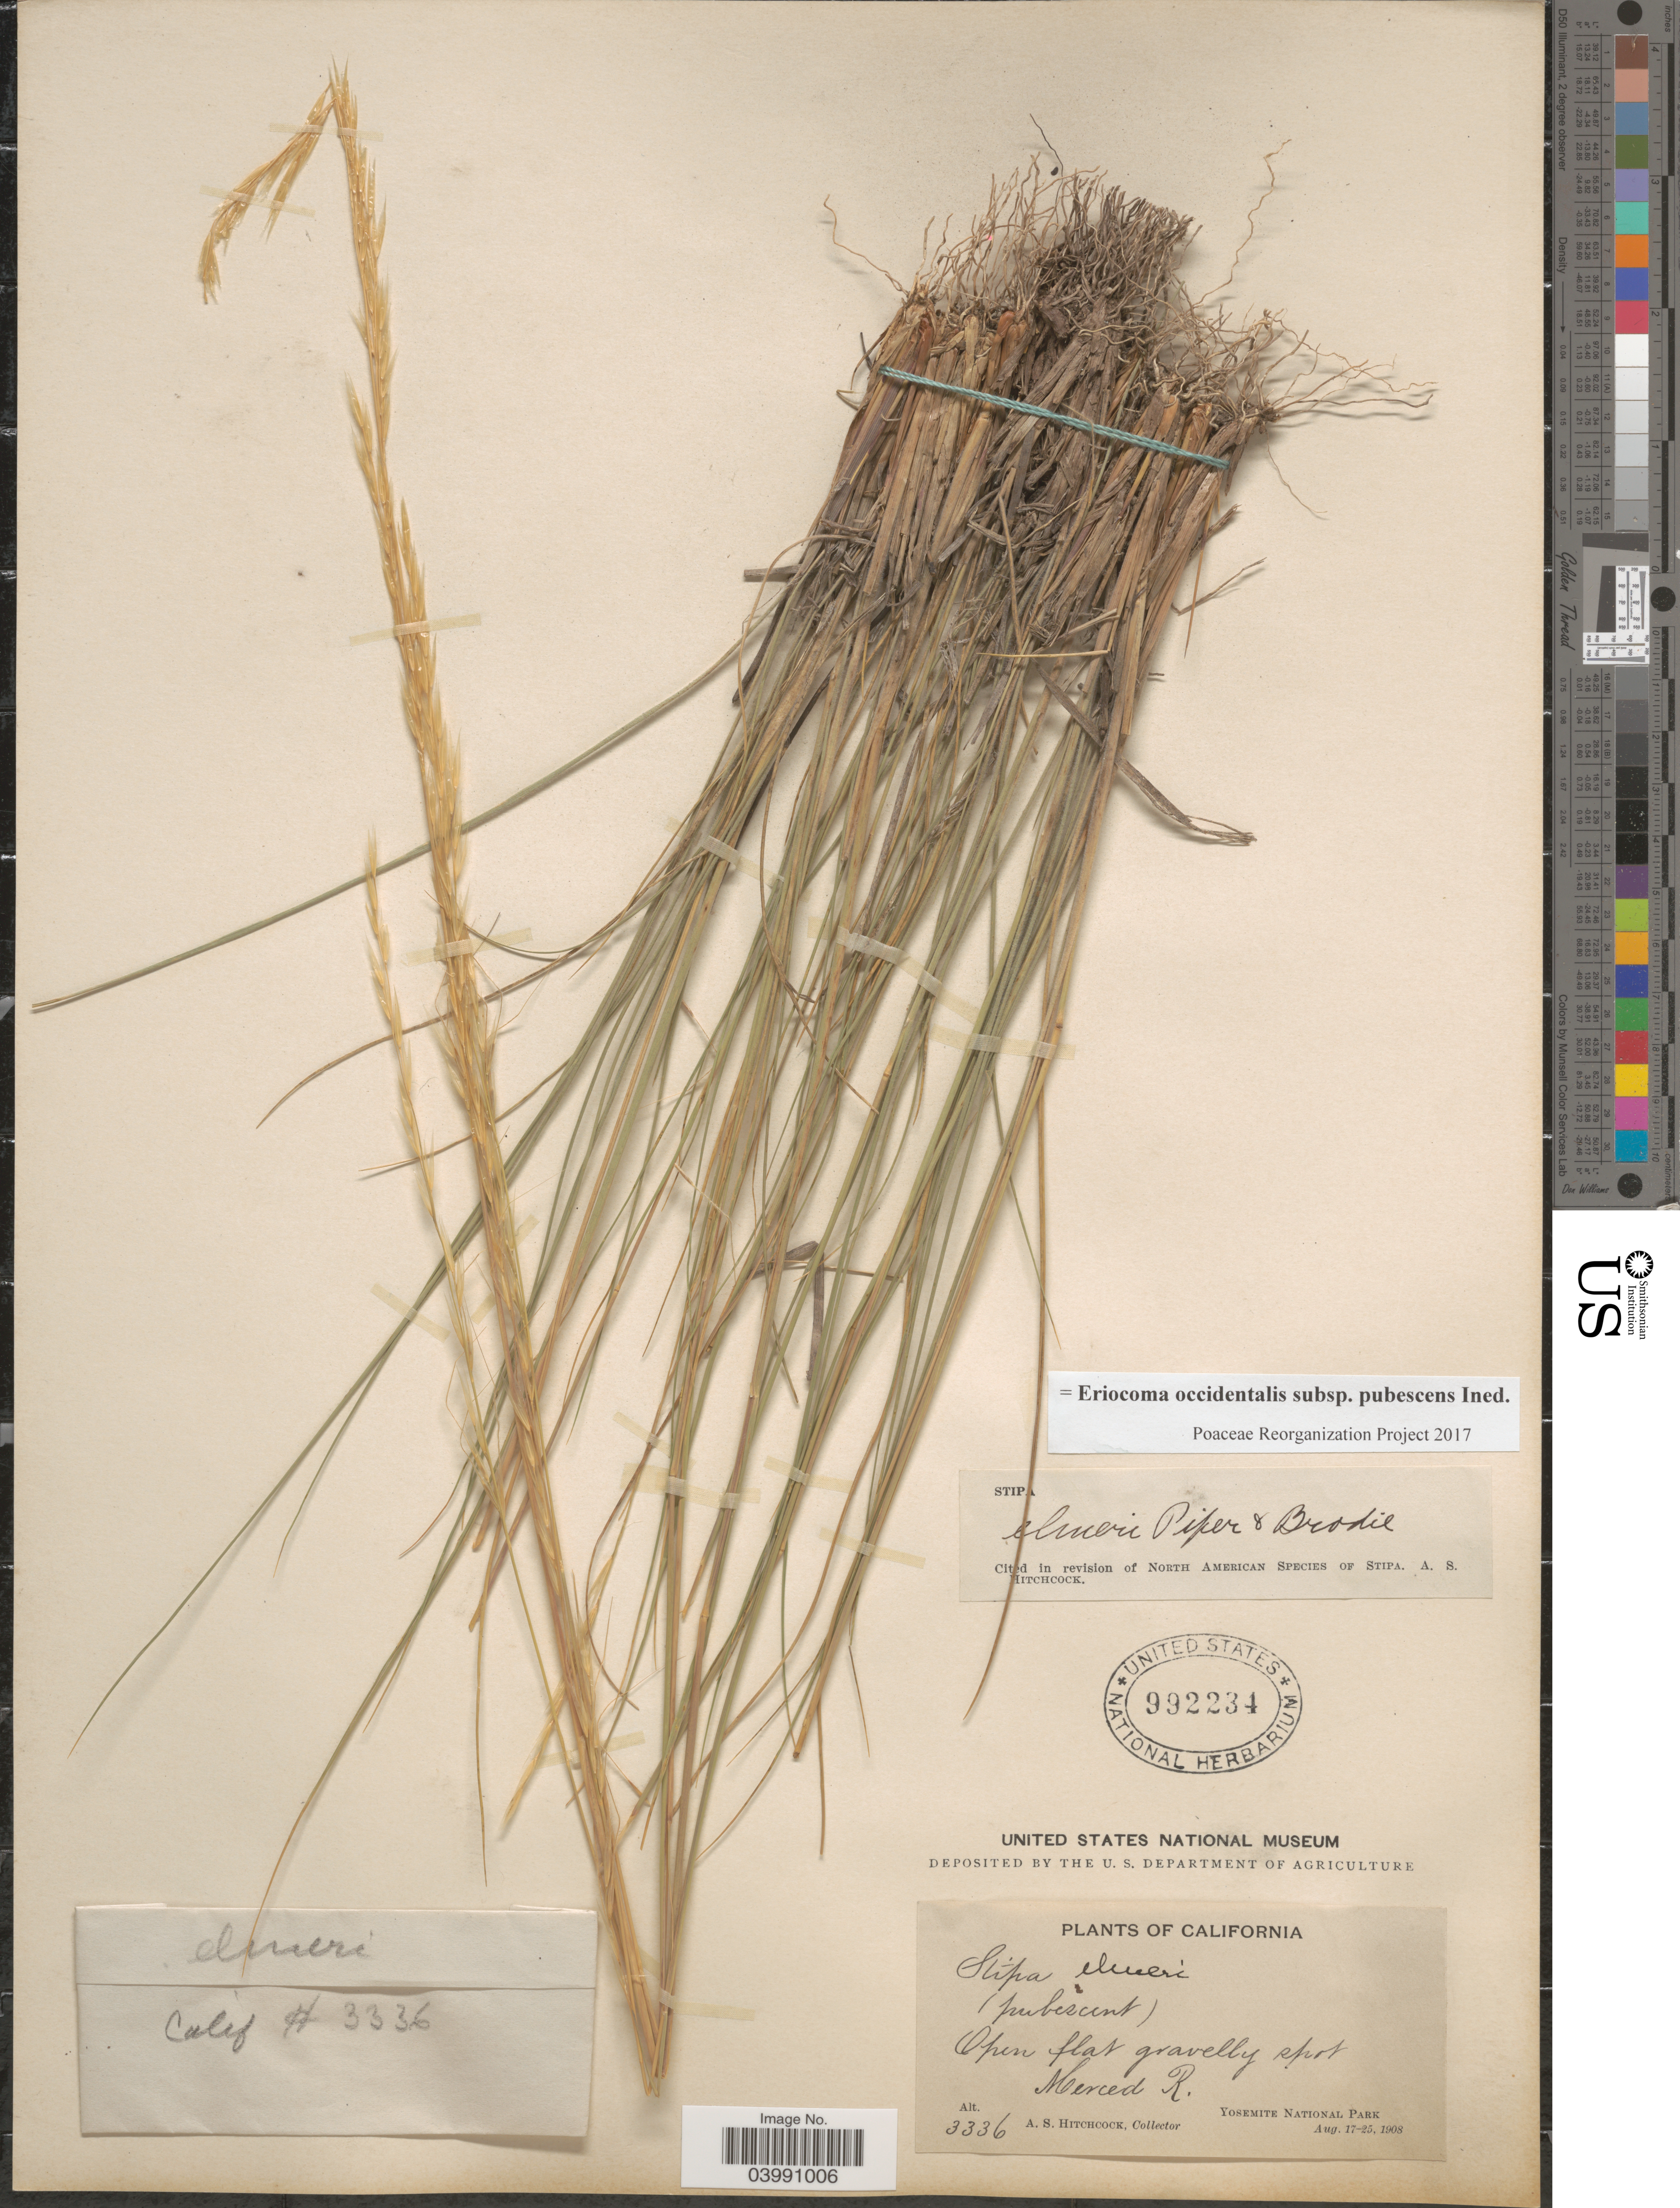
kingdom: Plantae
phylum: Tracheophyta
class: Liliopsida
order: Poales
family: Poaceae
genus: Eriocoma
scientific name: Eriocoma occidentalis subsp. pubescens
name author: (Vasey) Romasch.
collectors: A. S. Hitchcock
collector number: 3336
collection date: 1908-08-17/1908-08-25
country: United States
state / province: California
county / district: Mariposa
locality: Open flat gravelly spot Merced R. Yosemite National Park.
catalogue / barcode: US 992234